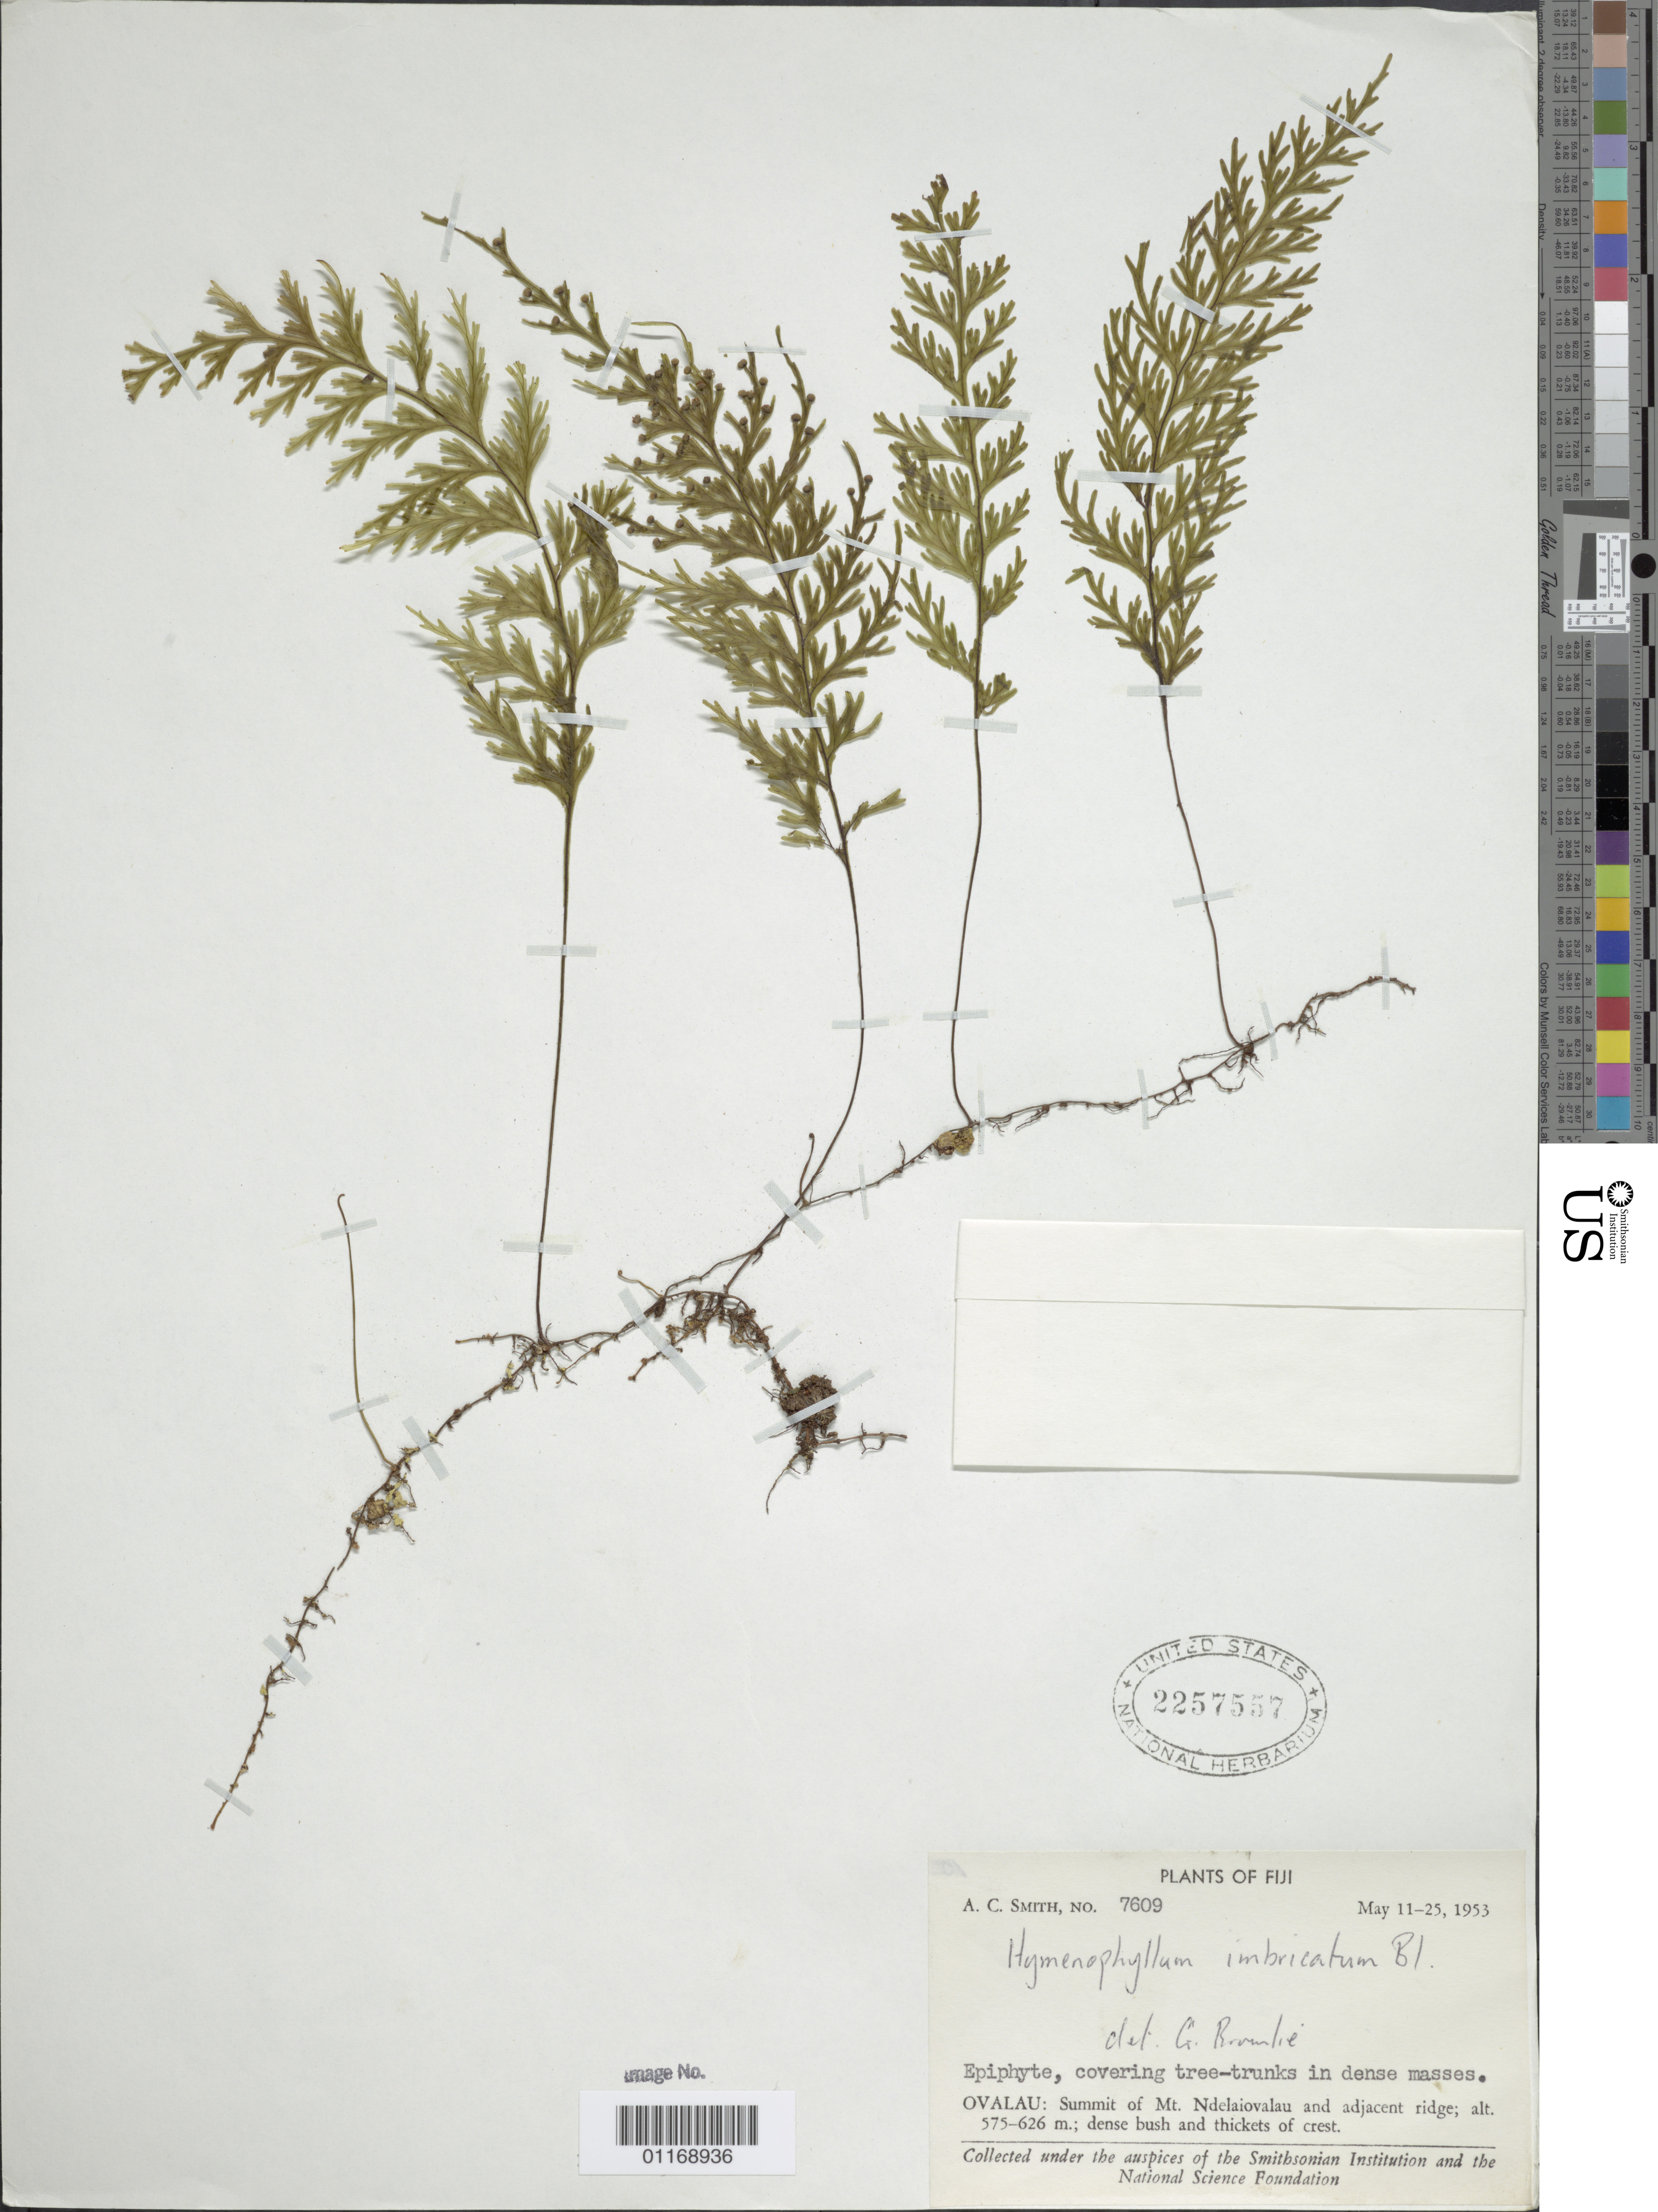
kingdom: Plantae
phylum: Tracheophyta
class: Polypodiopsida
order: Hymenophyllales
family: Hymenophyllaceae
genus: Hymenophyllum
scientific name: Hymenophyllum imbricatum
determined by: Brownlie, G.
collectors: A. C. Smith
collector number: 7609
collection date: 1953-05-11/1953-05-25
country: Fiji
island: Ovalau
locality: Summit of Mt. Ndelaiovalau and adjacent ridge.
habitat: Dense bush and thickets of crest.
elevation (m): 575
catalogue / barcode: US 2257557